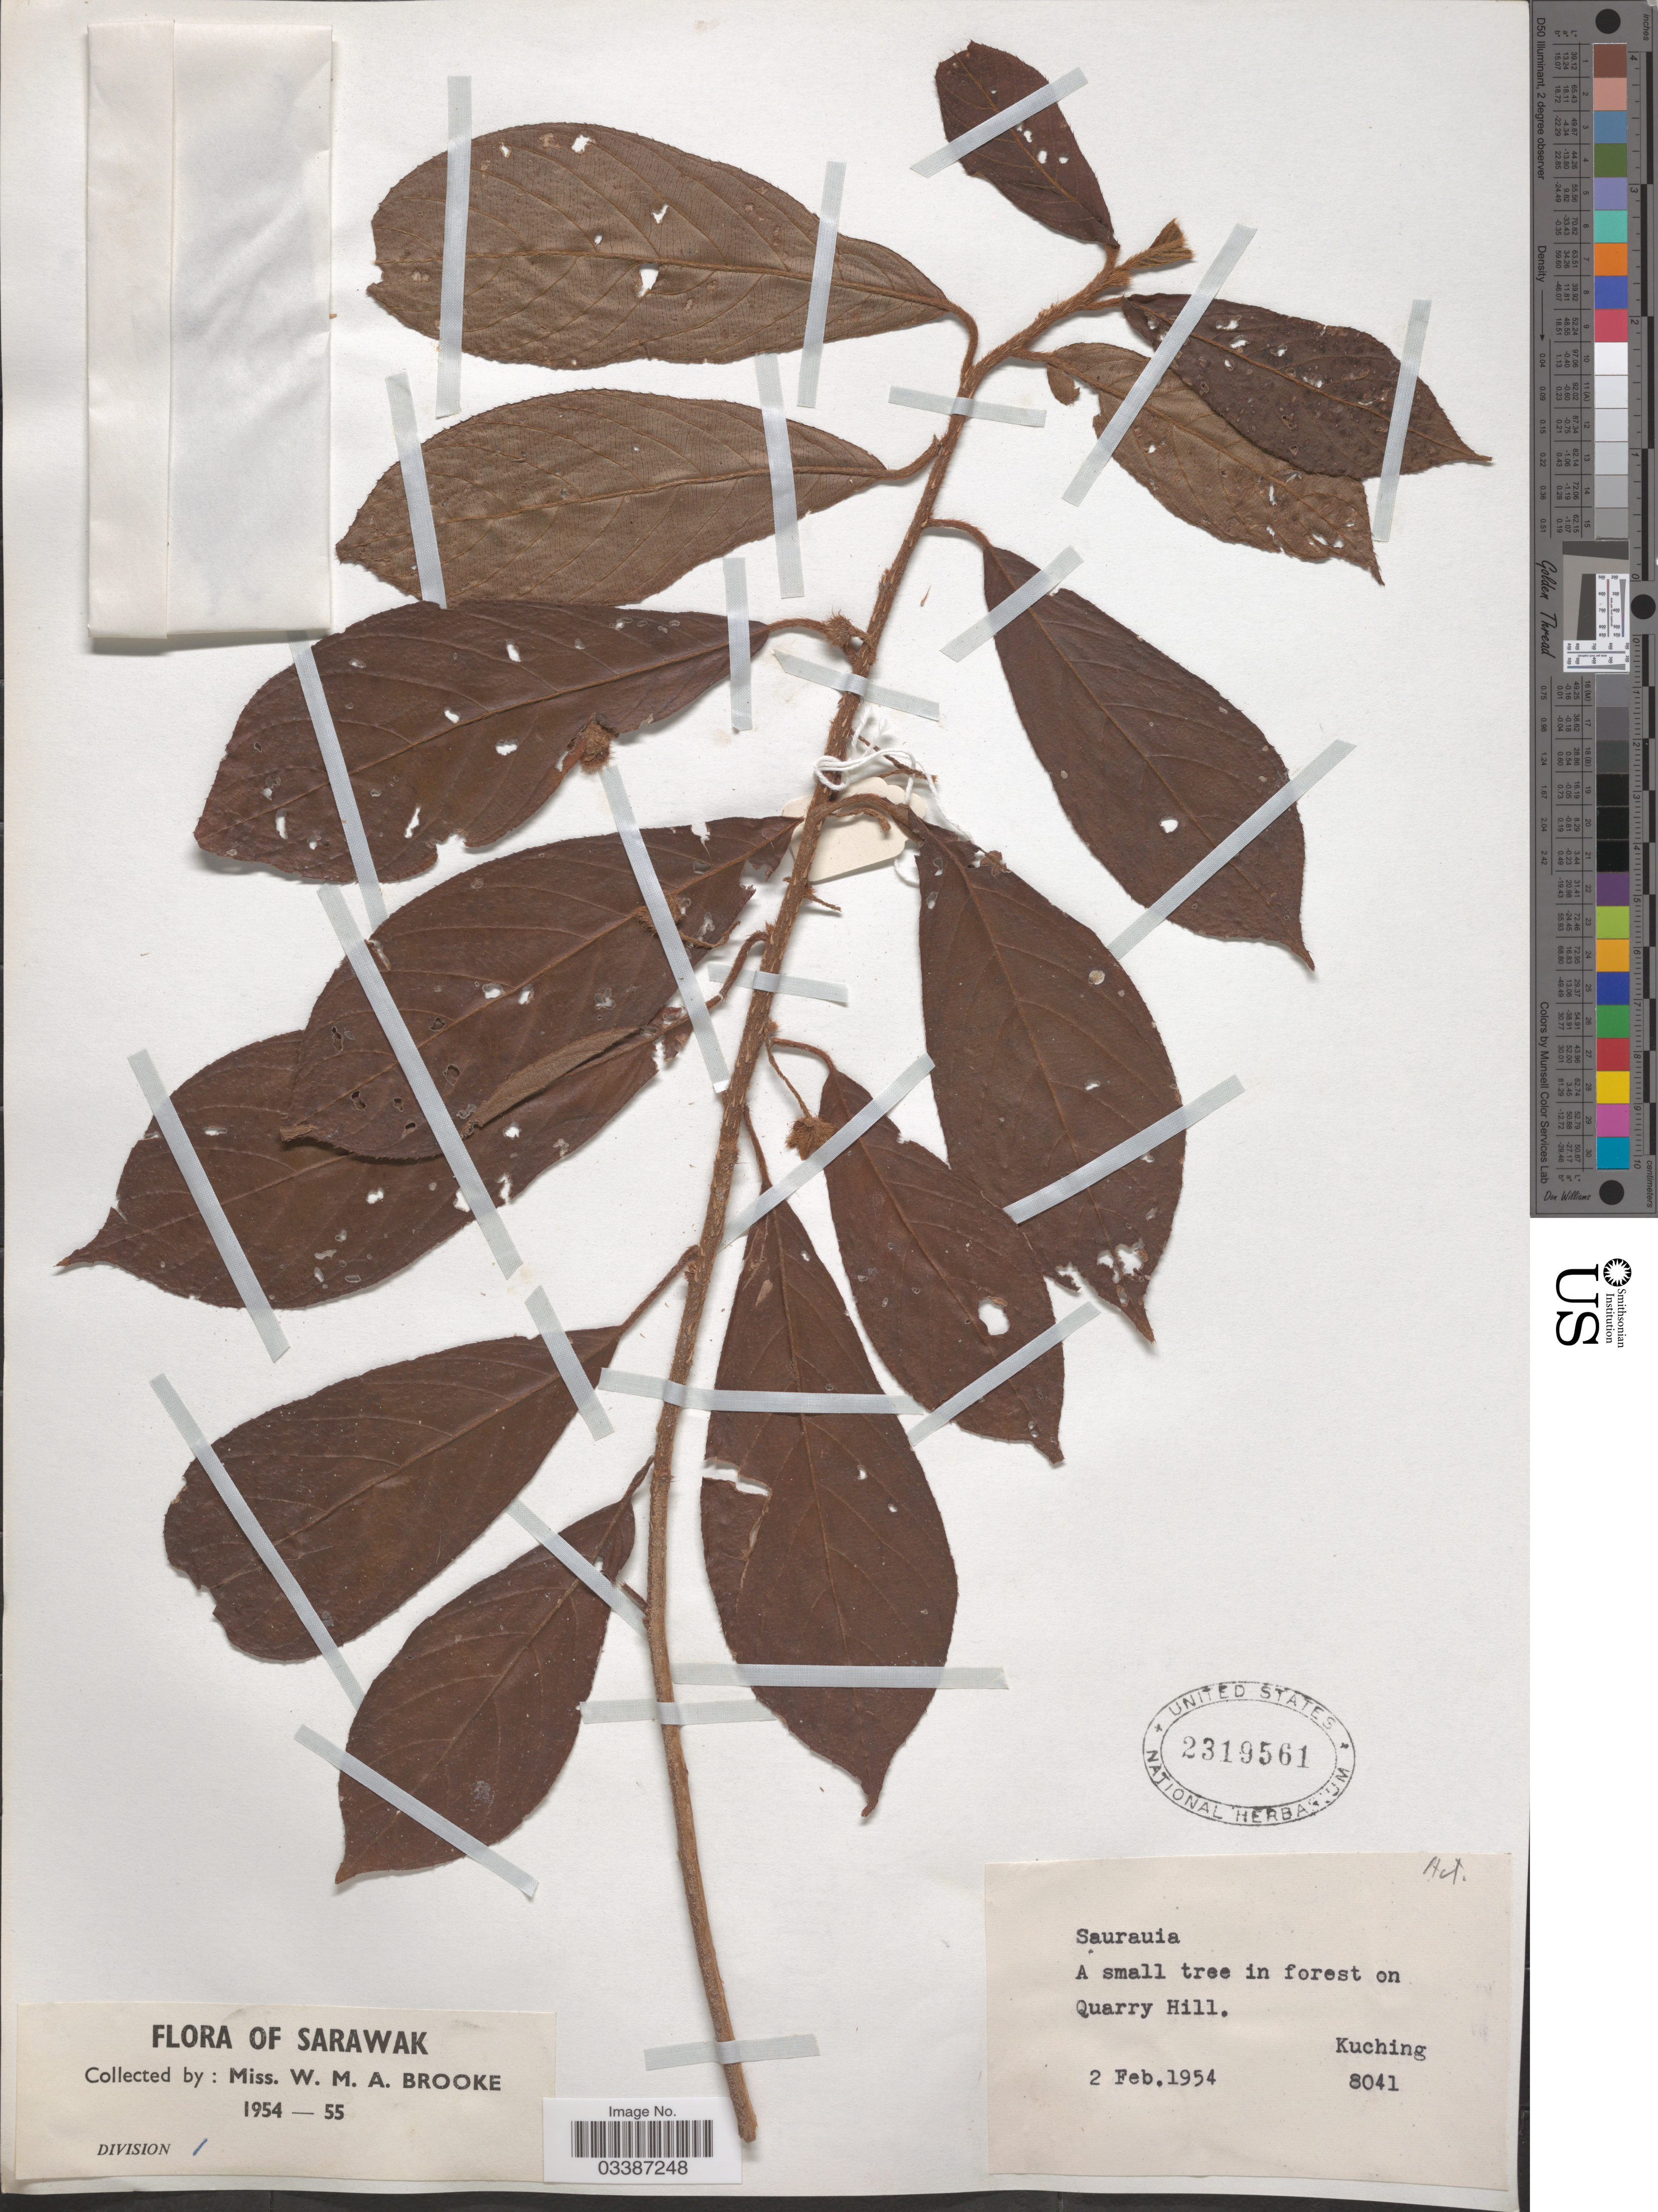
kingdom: Plantae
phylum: Tracheophyta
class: Magnoliopsida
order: Ericales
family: Actinidiaceae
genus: Saurauia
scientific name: Saurauia sp.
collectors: W. Brooke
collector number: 8041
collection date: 1954-02-02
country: Malaysia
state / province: Sarawak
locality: Quarry Hill. Kuching.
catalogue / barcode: US 2319561